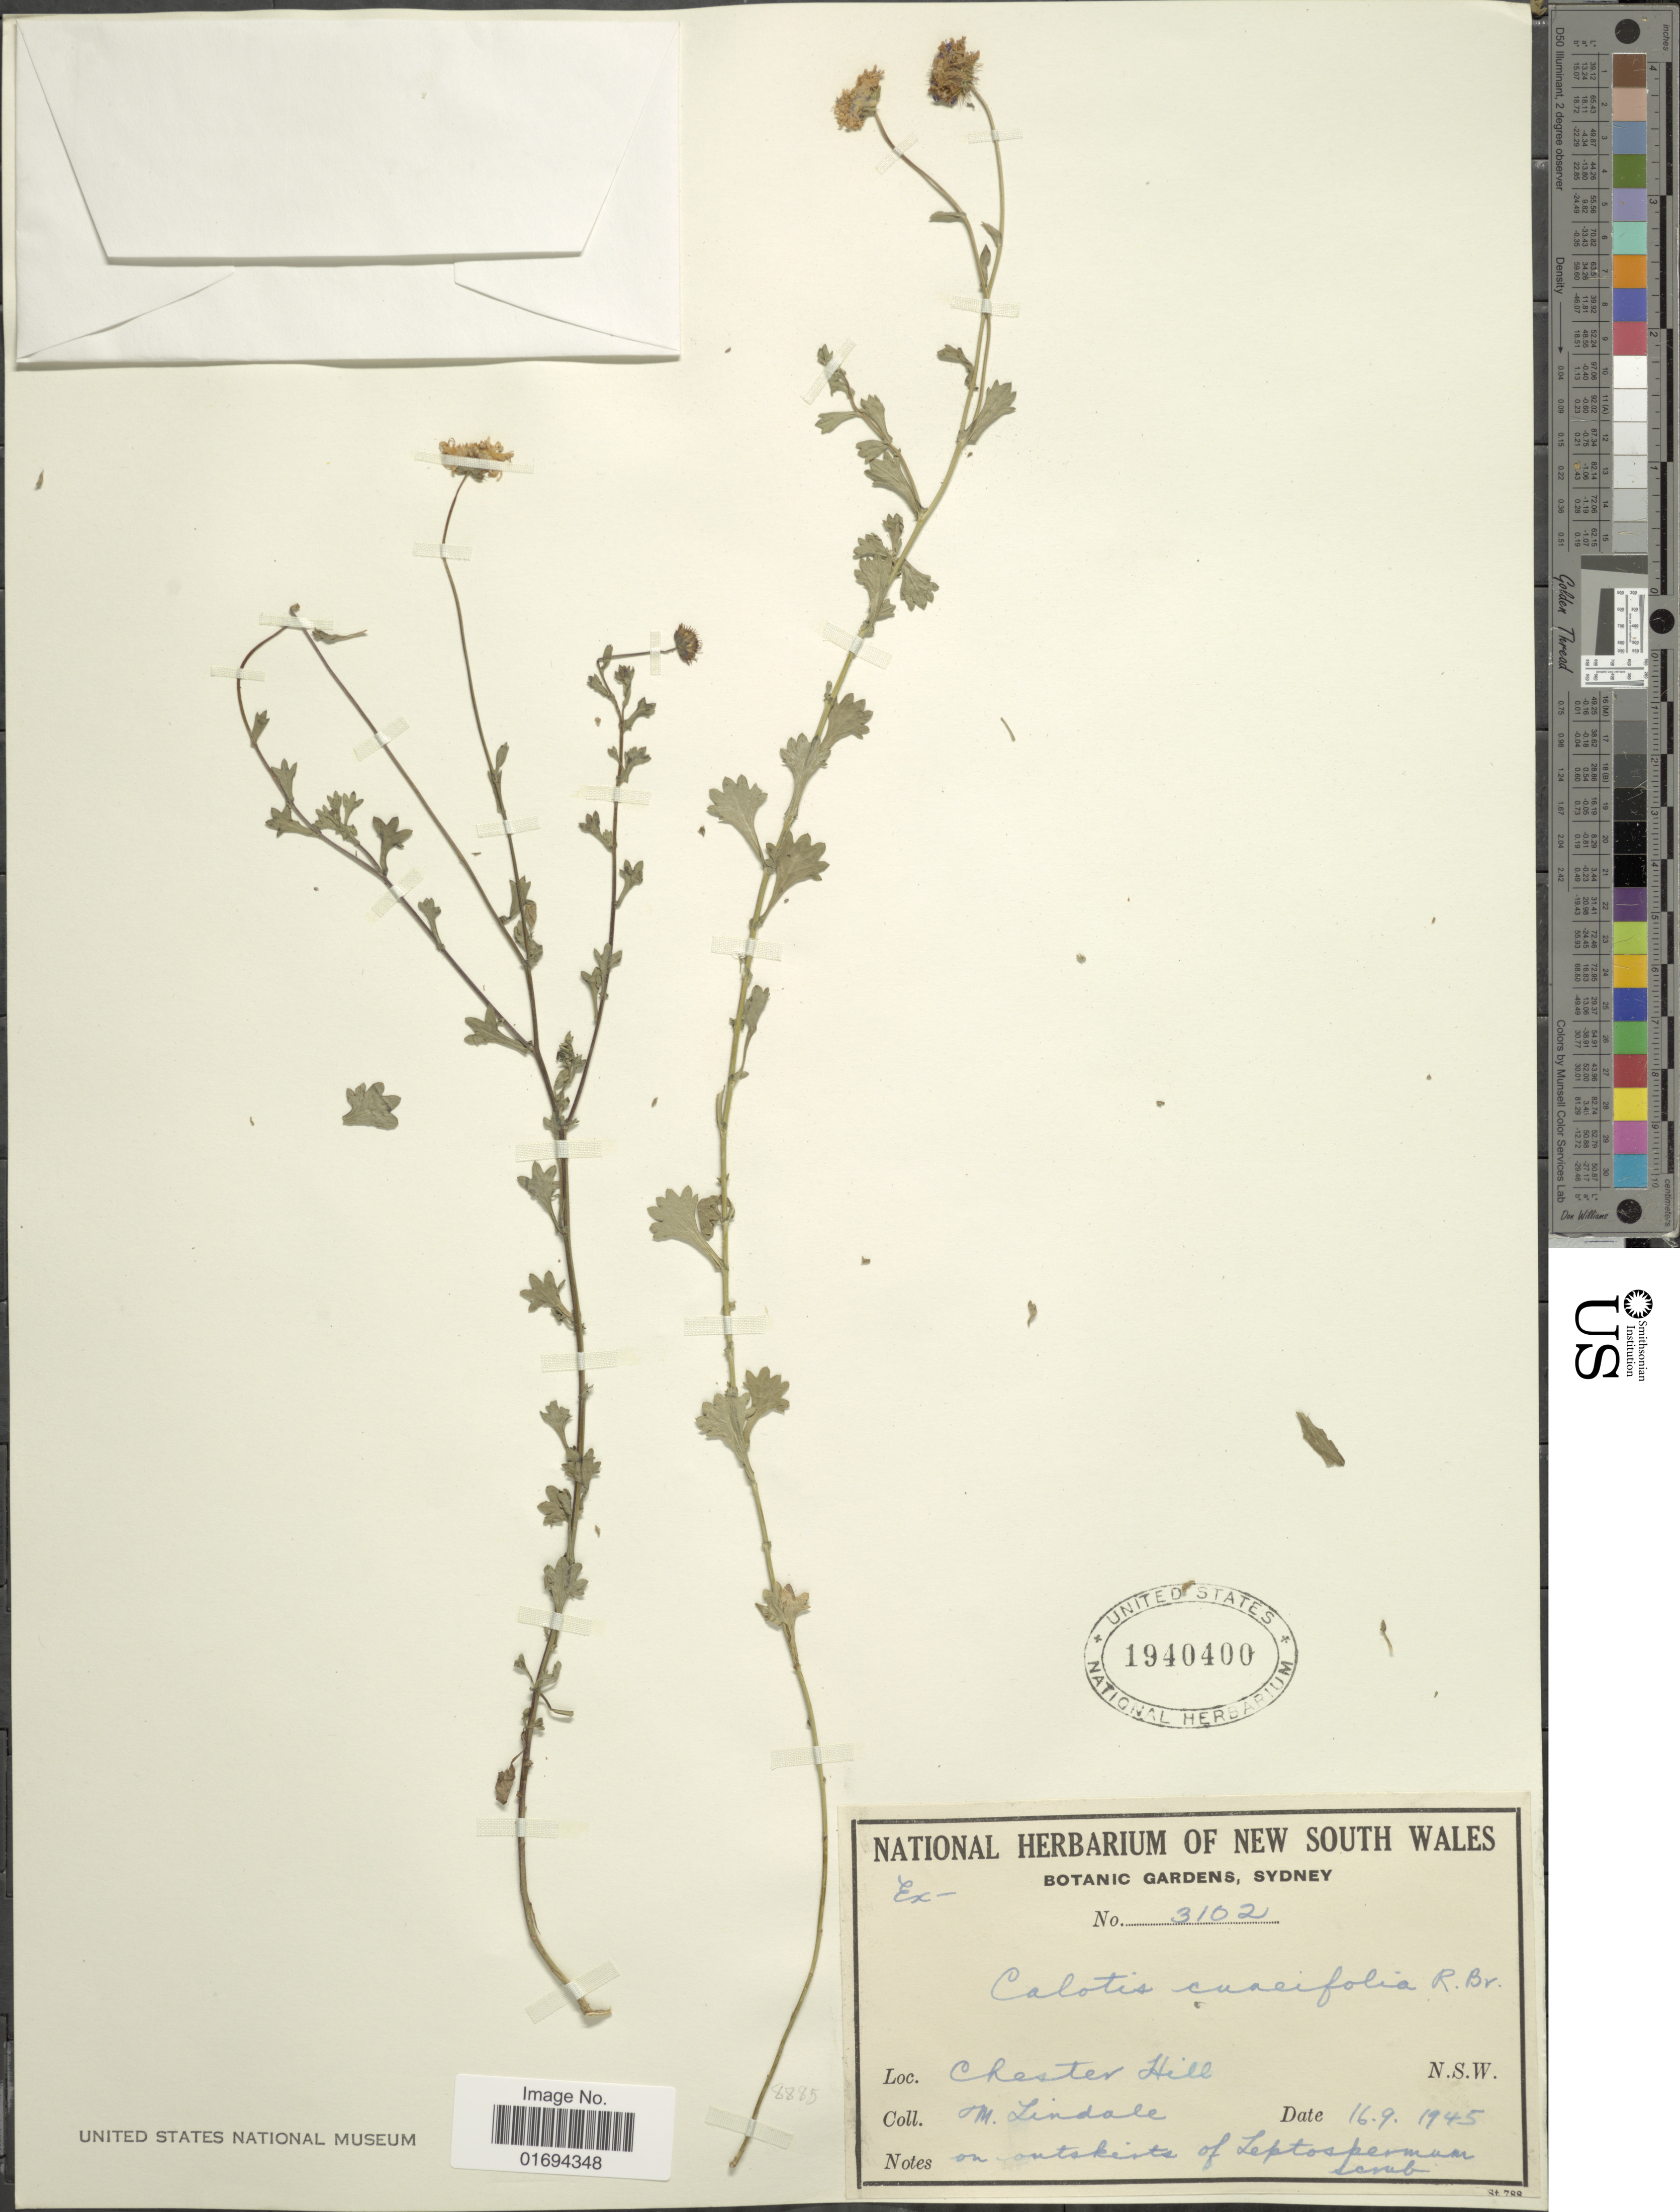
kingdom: Plantae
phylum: Tracheophyta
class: Magnoliopsida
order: Asterales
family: Asteraceae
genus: Calotis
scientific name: Calotis cuneifolia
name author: R. Br.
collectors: M. Lindale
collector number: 3102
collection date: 1945-09-16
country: Australia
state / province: New South Wales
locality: Chester Hill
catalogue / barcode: US 1940400